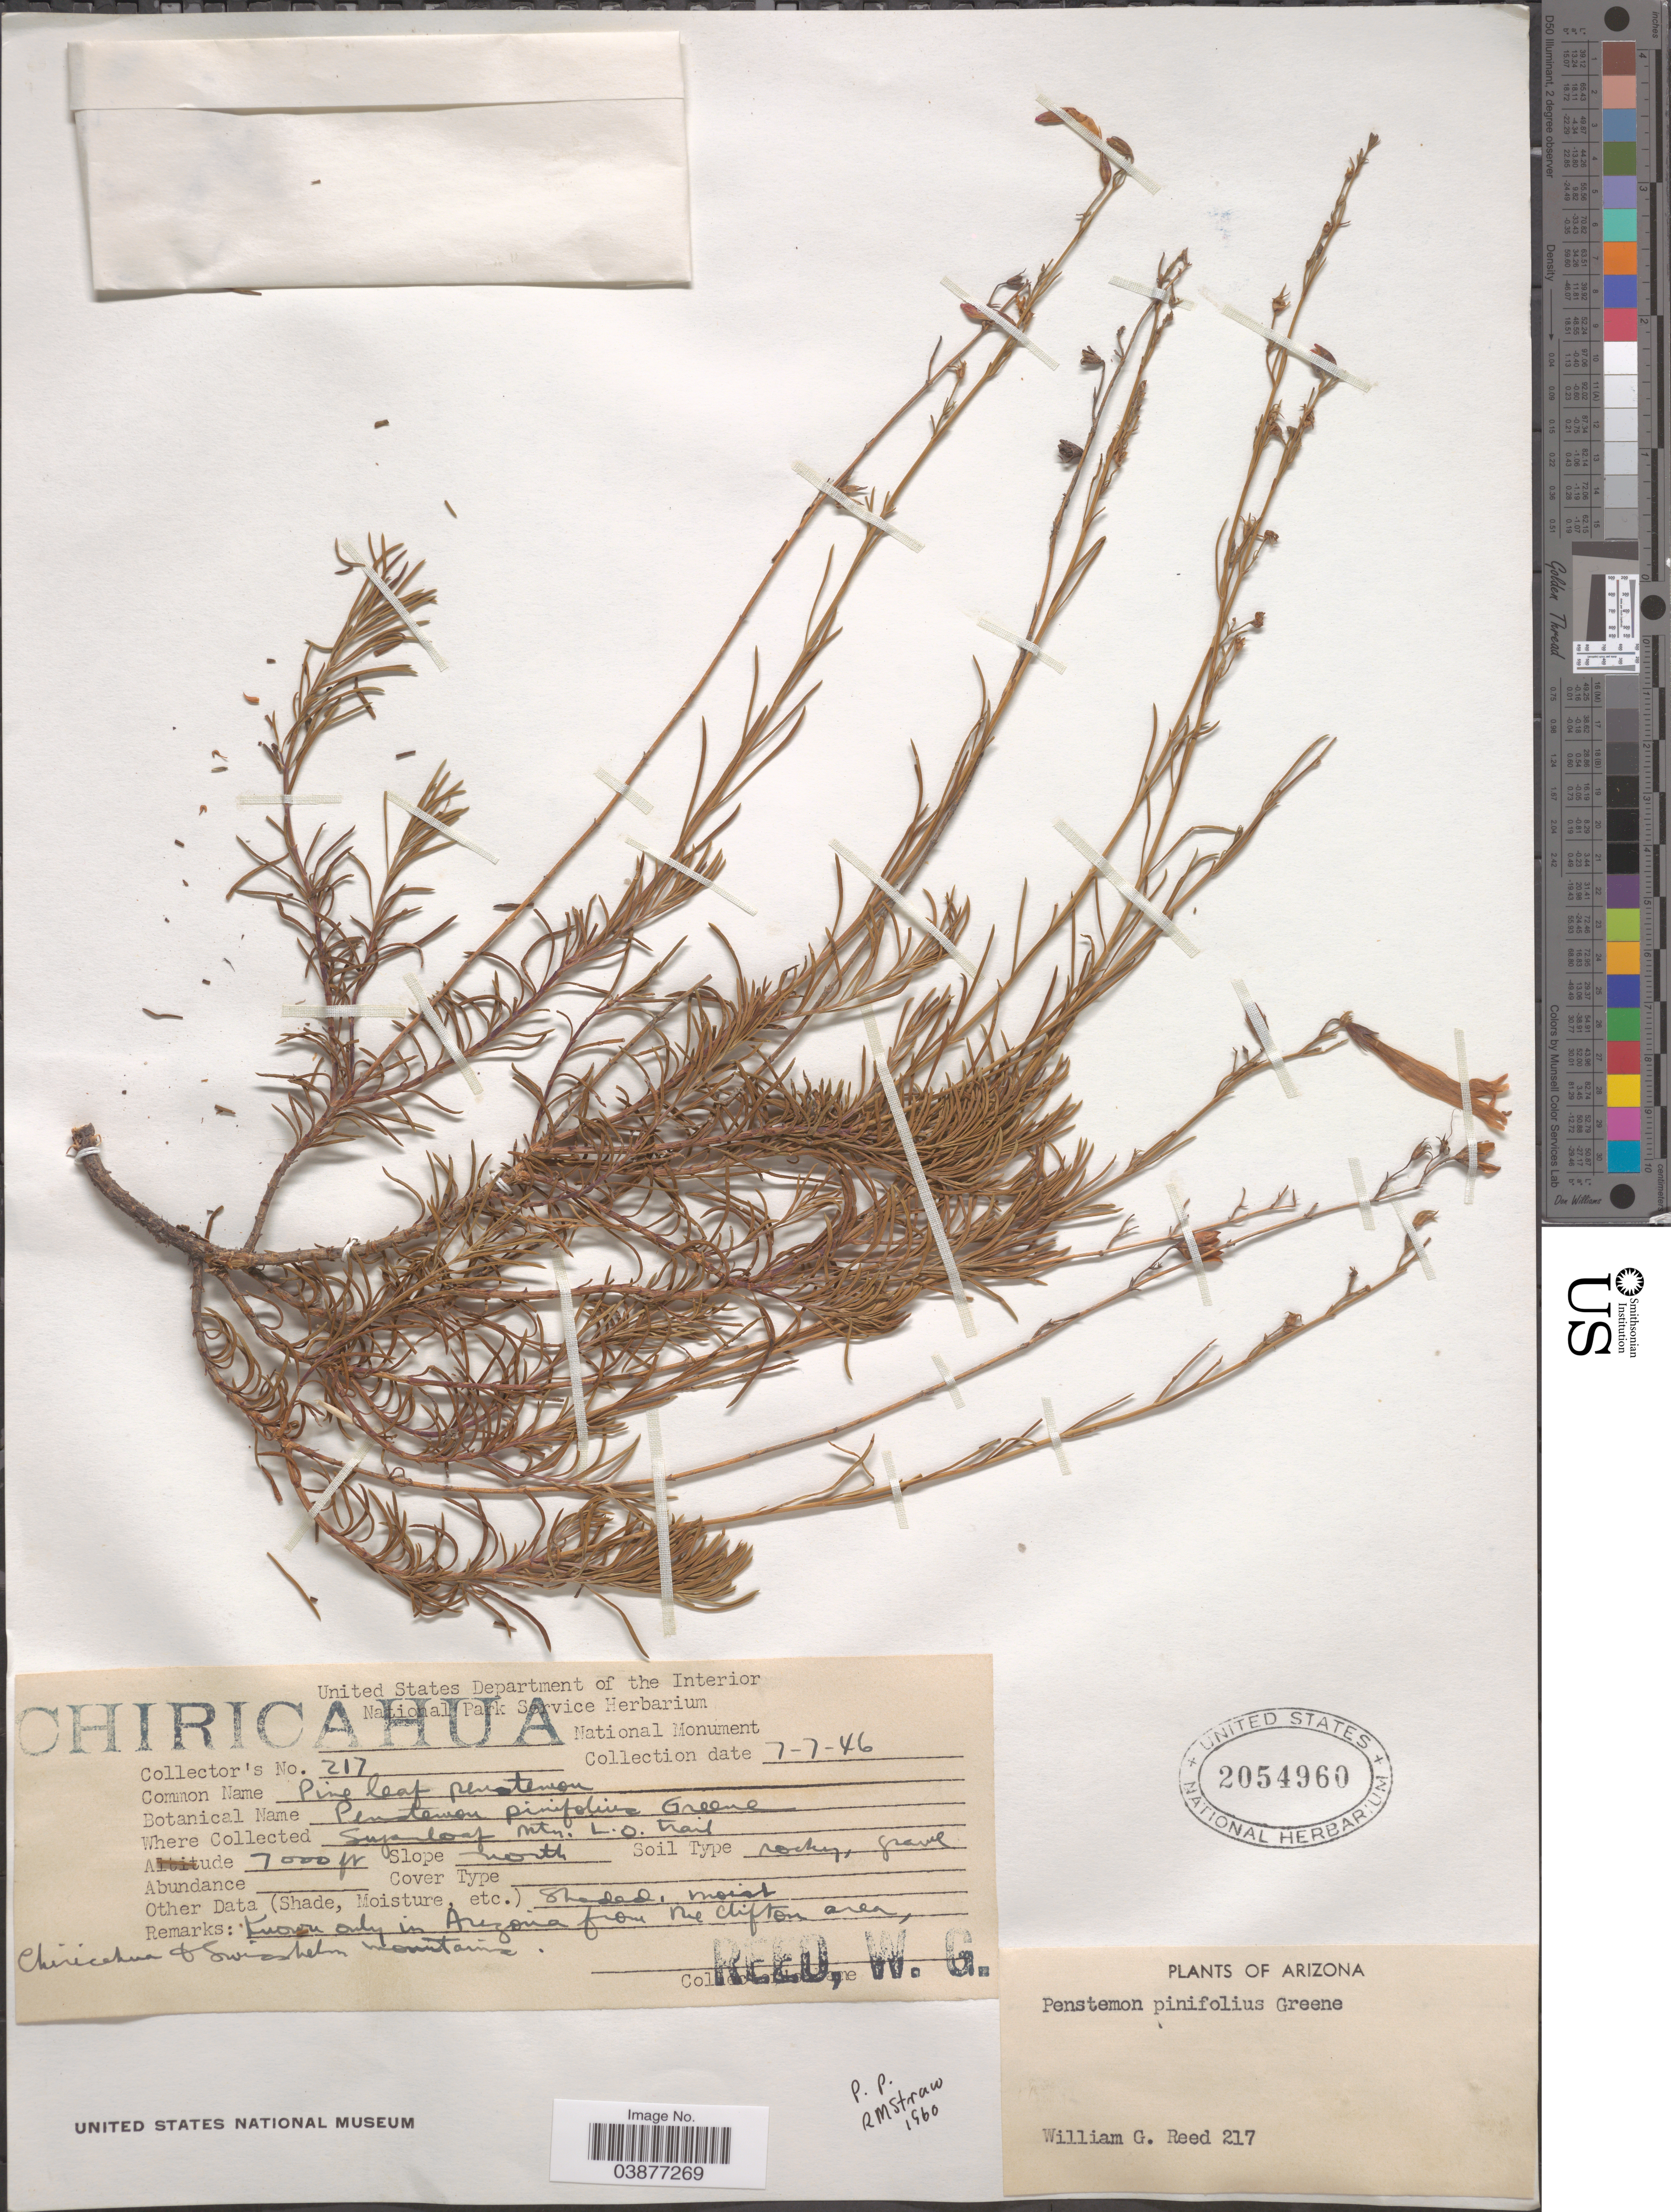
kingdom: Plantae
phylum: Tracheophyta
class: Magnoliopsida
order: Lamiales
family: Plantaginaceae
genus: Penstemon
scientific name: Penstemon pinifolius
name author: Greene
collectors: W. Reed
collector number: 217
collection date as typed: Transcribed d/m/y: 7/7/46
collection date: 1946-07-07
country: United States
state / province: Arizona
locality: Chiricahua National Monument. Sugarloaf Mtn. L. O. trail.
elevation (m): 2134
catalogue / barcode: US 2054960